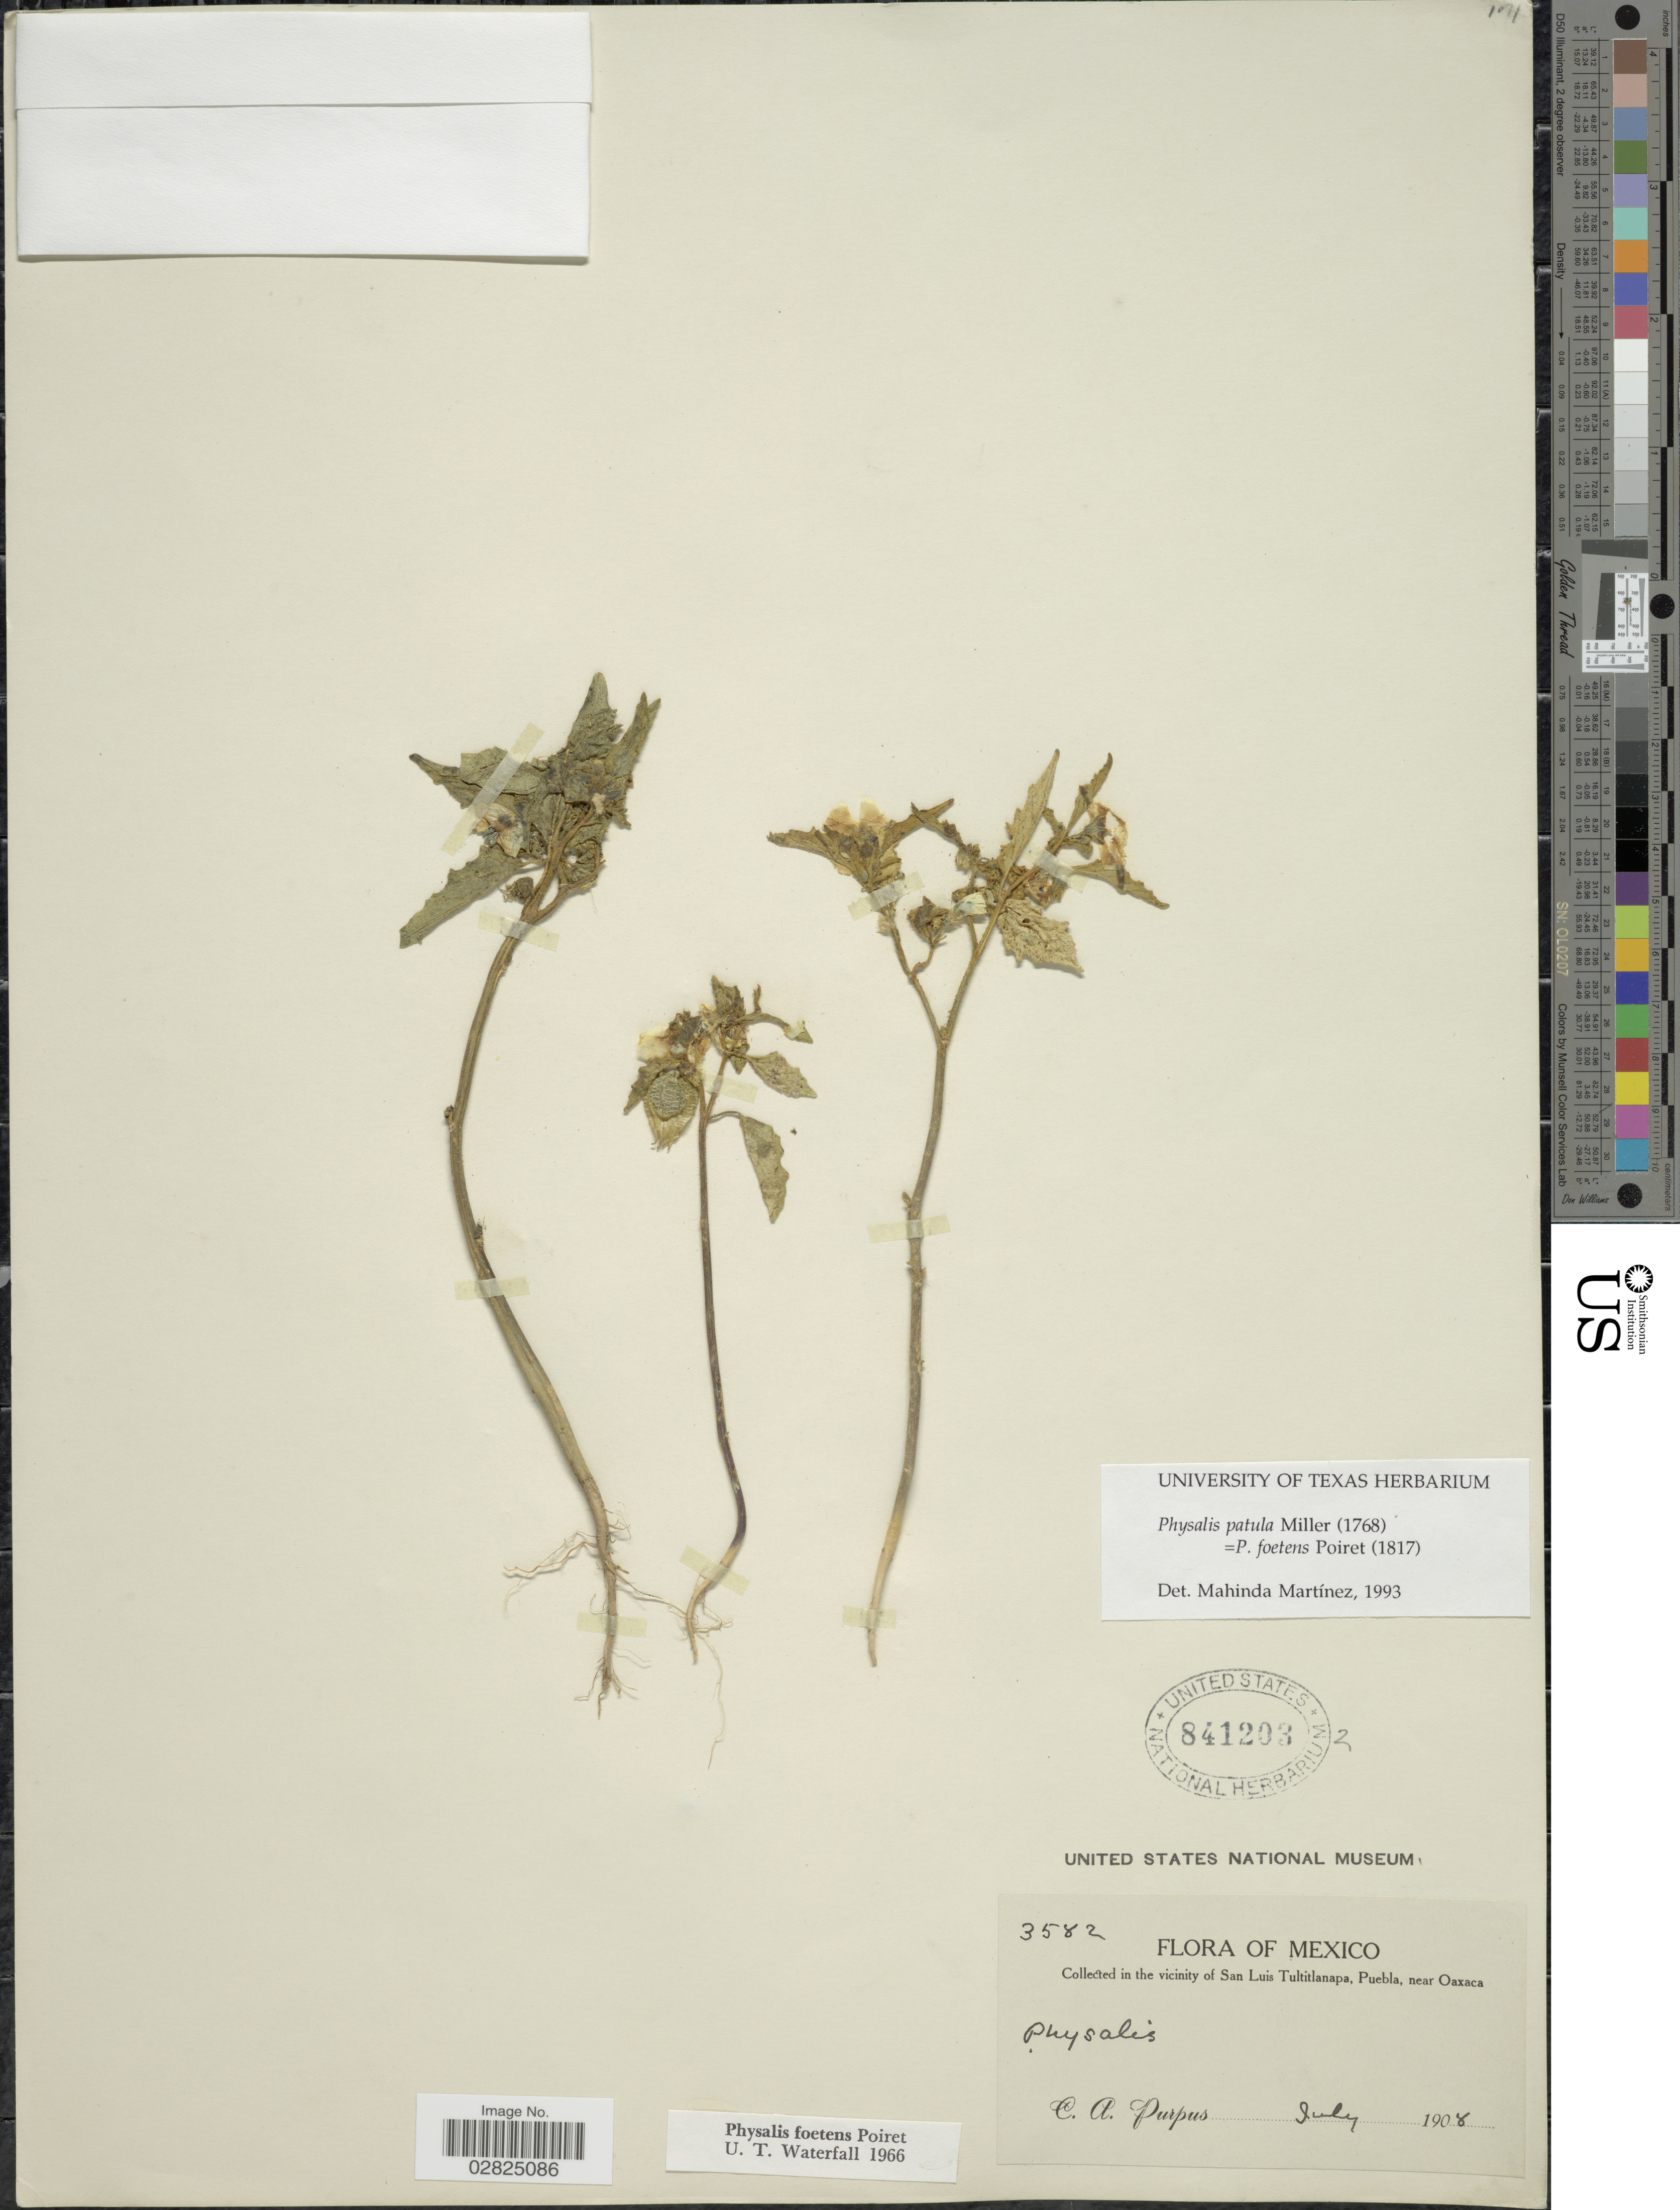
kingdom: Plantae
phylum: Tracheophyta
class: Magnoliopsida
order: Solanales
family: Solanaceae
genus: Physalis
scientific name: Physalis patula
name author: Mill.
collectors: C. A. Purpus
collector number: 3582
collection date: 1908-07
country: Mexico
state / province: Oaxaca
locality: In the vicinity of San Luis Tultitlanapa, Puebla near Oaxaca.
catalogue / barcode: US 841203